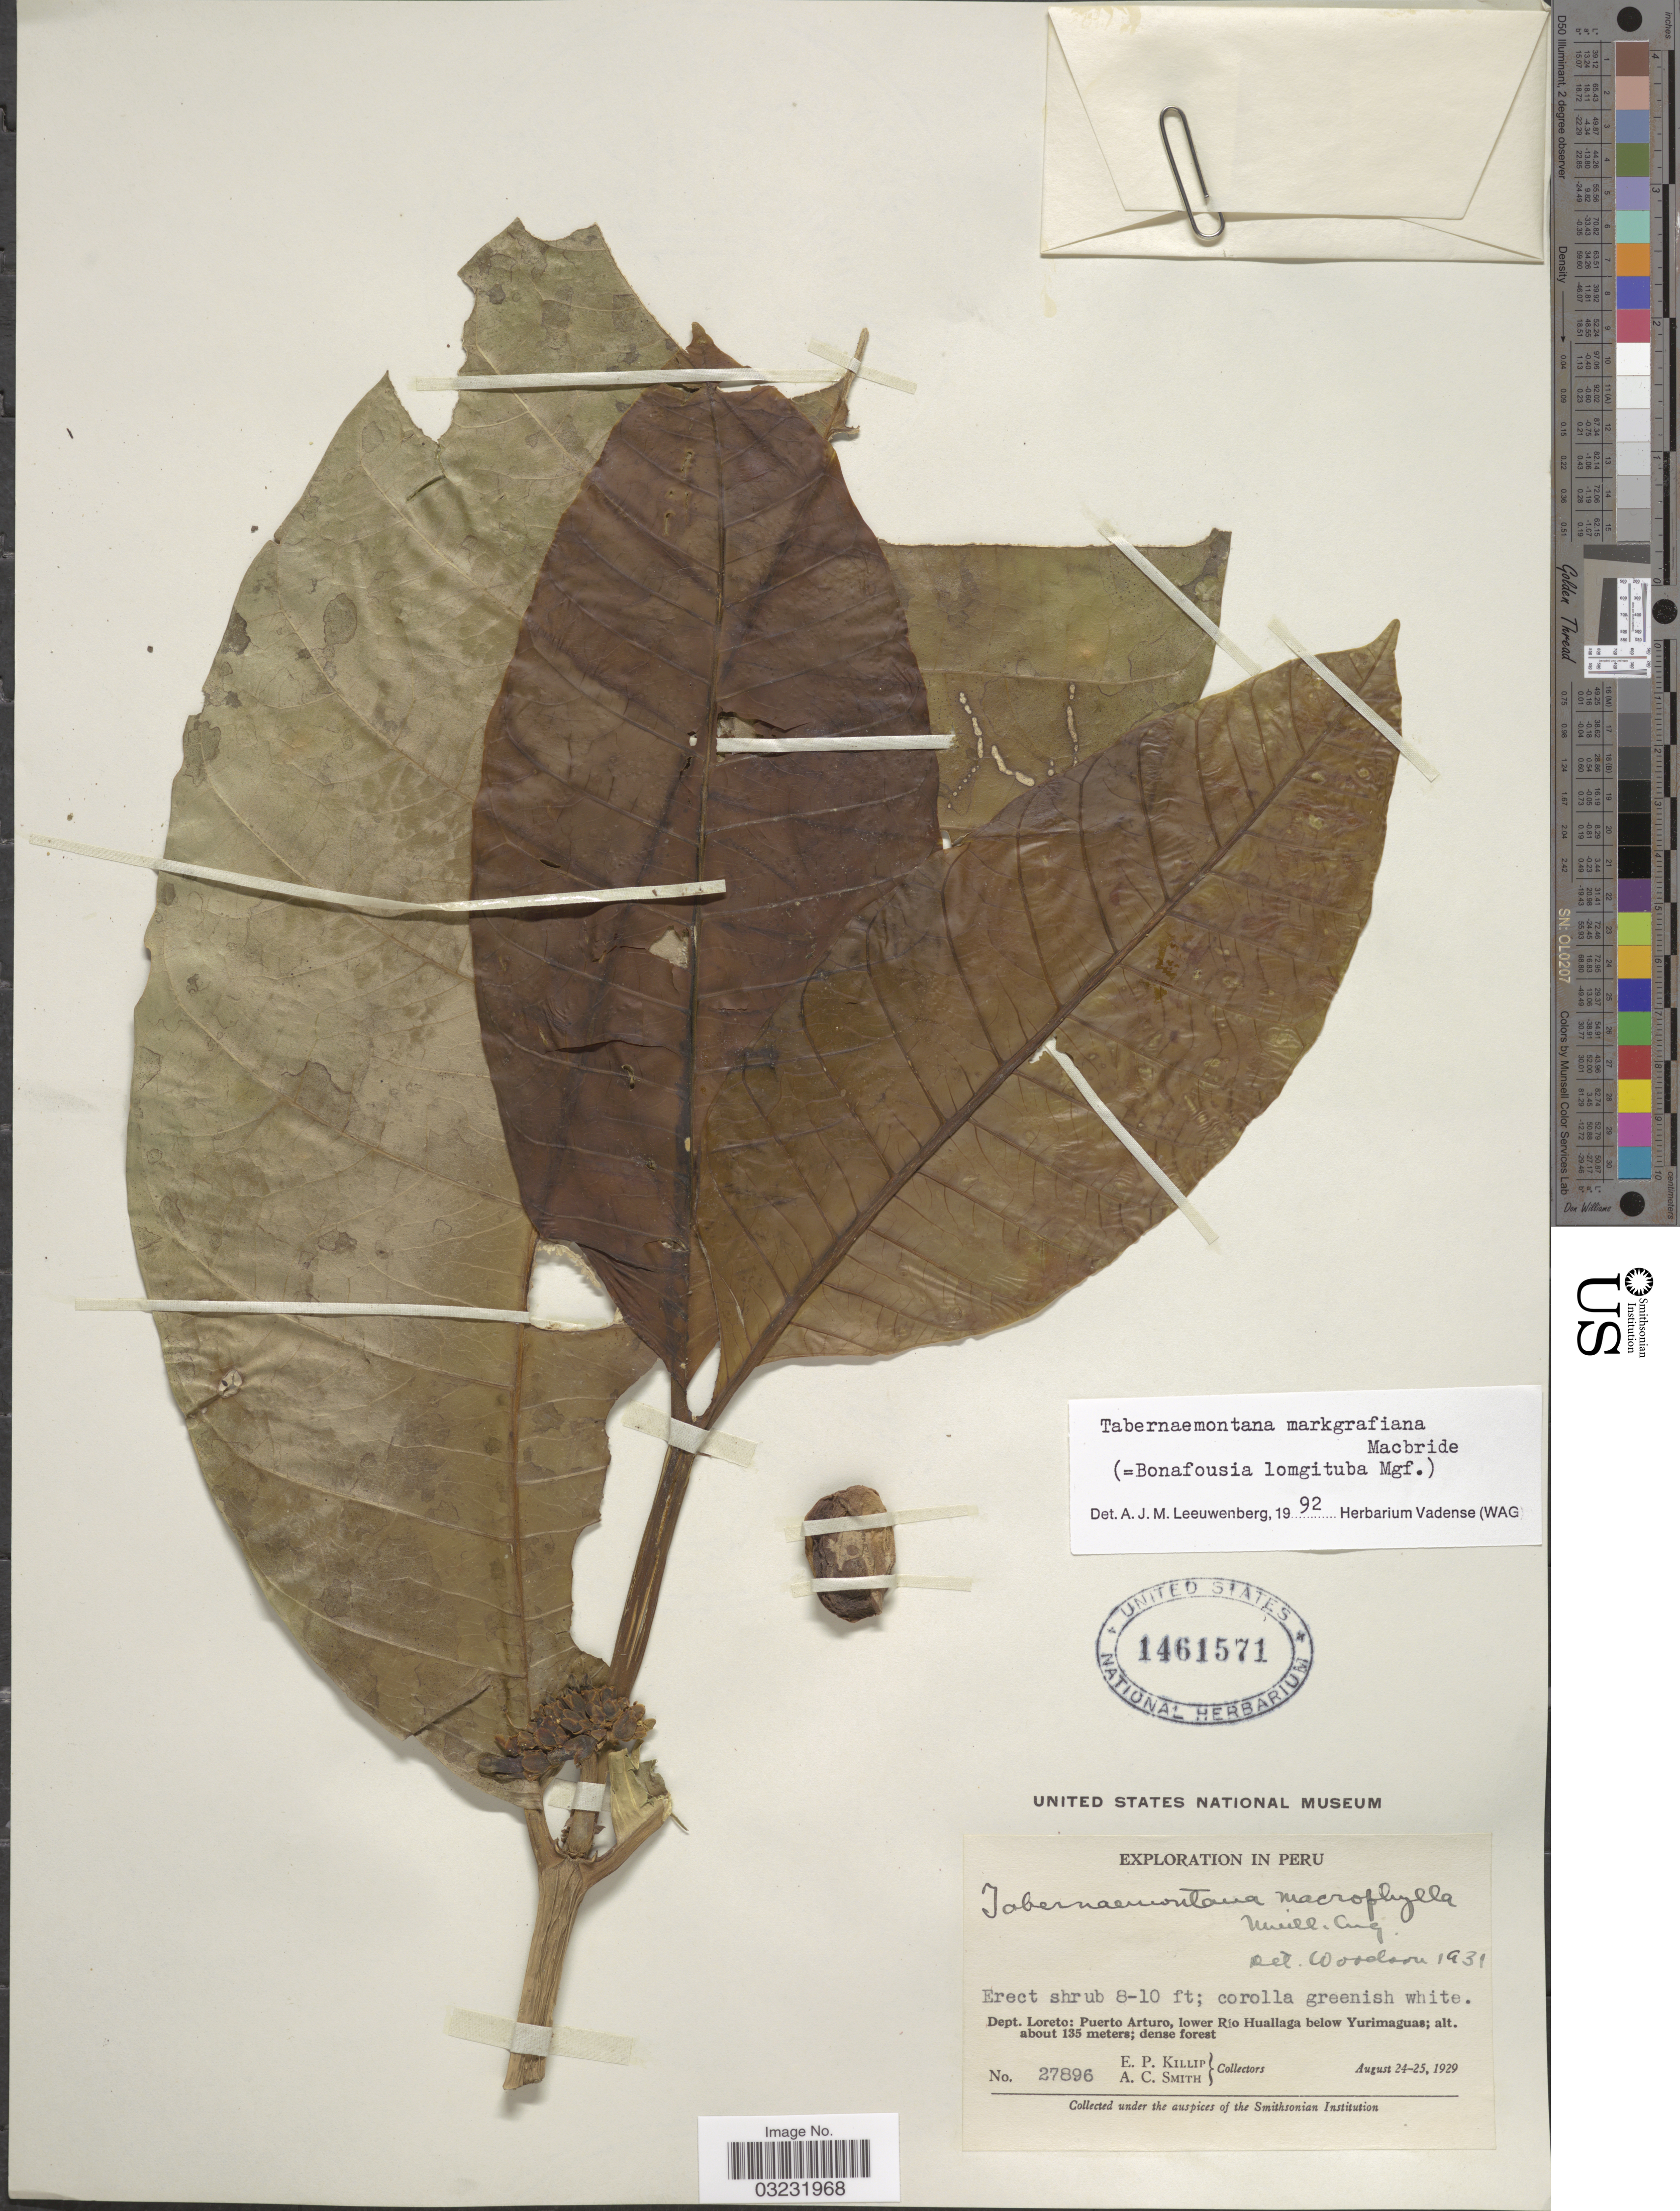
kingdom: Plantae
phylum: Tracheophyta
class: Magnoliopsida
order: Gentianales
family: Apocynaceae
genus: Tabernaemontana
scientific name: Tabernaemontana markgrafiana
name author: J.F. Macbr.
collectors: E. P. Killip & A. C. Smith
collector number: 27896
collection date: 1929-08-24/1929-08-25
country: Peru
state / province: Loreto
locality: Dept. Loreto: Puerto Arturo, lower Río Huallaga below Yurimaguas.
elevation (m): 135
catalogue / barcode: US 1461571